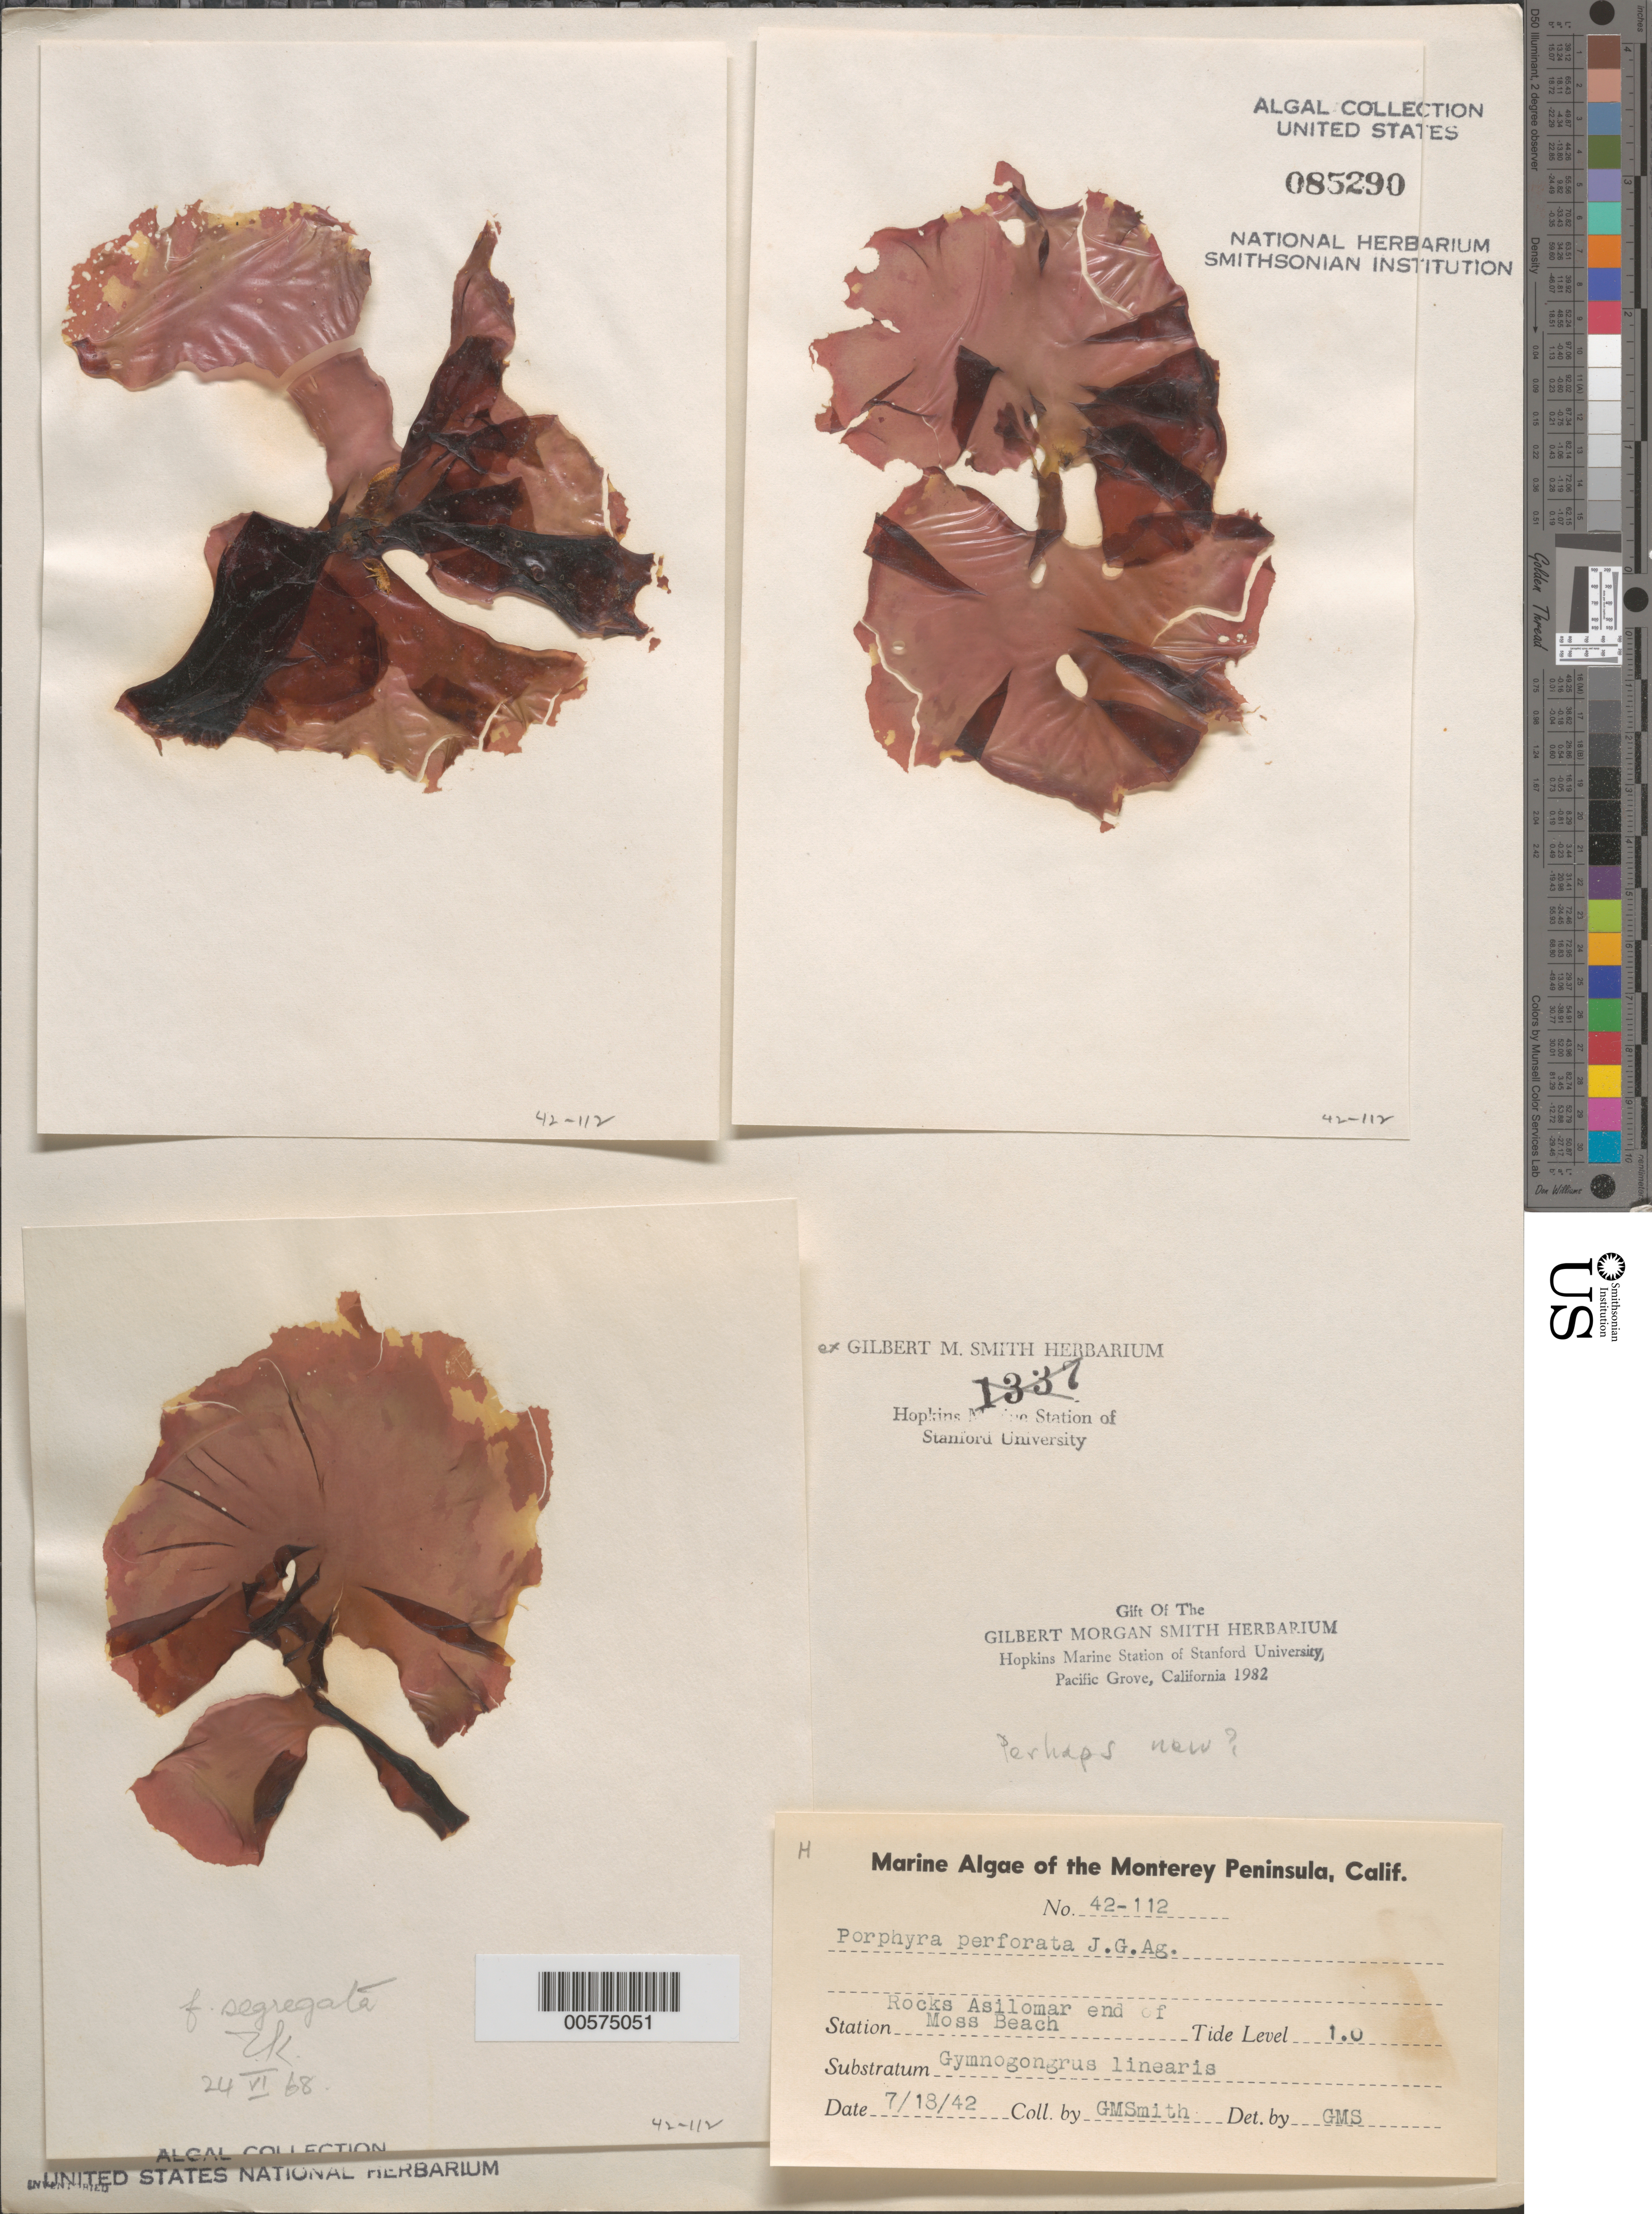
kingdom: Plantae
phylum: Rhodophyta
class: Bangiophyceae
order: Bangiales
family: Bangiaceae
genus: Pyropia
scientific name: Pyropia perforata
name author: (J. Agardh) S.C. Lindstrom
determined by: Algae name updating Project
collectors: G. M. Smith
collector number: Gms 42-112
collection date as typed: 18 Jul 1942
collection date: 1942-07-18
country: United States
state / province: California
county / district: Monterey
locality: Moss Beach, Asilomar end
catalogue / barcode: US 85290